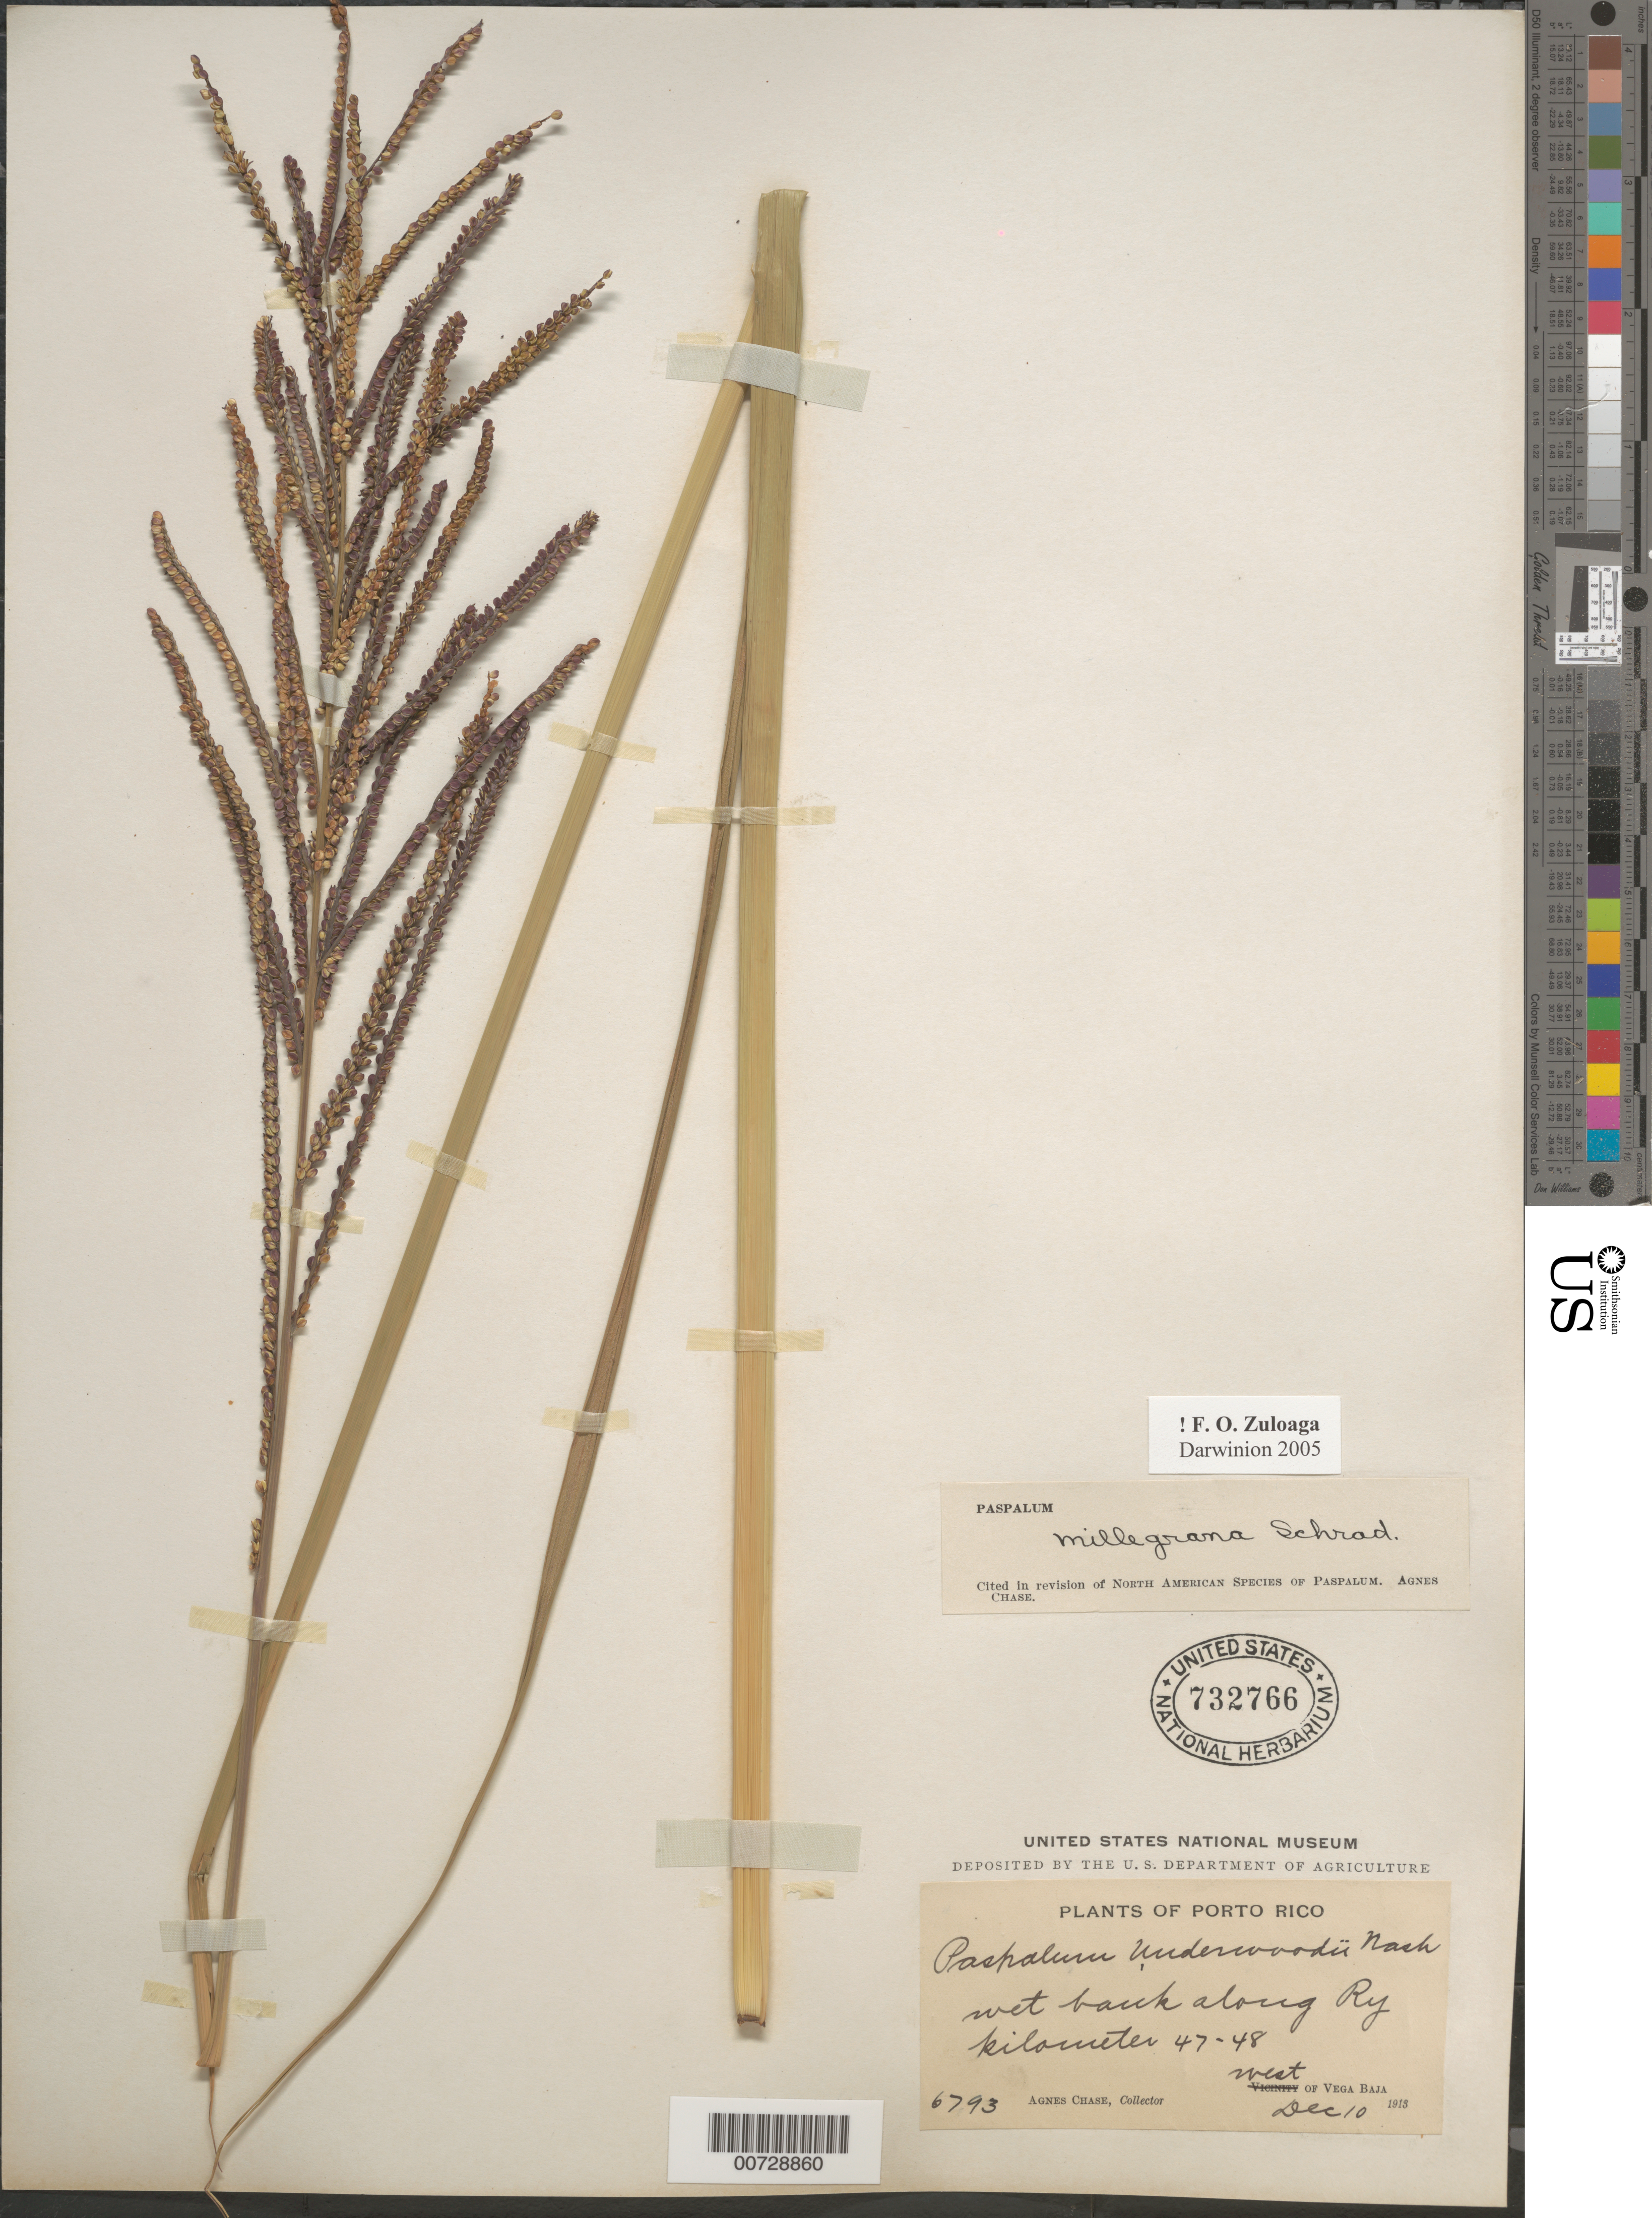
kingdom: Plantae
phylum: Tracheophyta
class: Liliopsida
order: Poales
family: Poaceae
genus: Paspalum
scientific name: Paspalum millegrana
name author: Schrad.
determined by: Chase, [M.] Agnes, (US)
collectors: A. Chase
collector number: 6793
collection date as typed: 10 Dec 1913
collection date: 1913-12-10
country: Puerto Rico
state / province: Vega Baja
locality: Vega Baja, W of; along Ry km 47-48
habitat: Wet bank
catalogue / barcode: US 732766